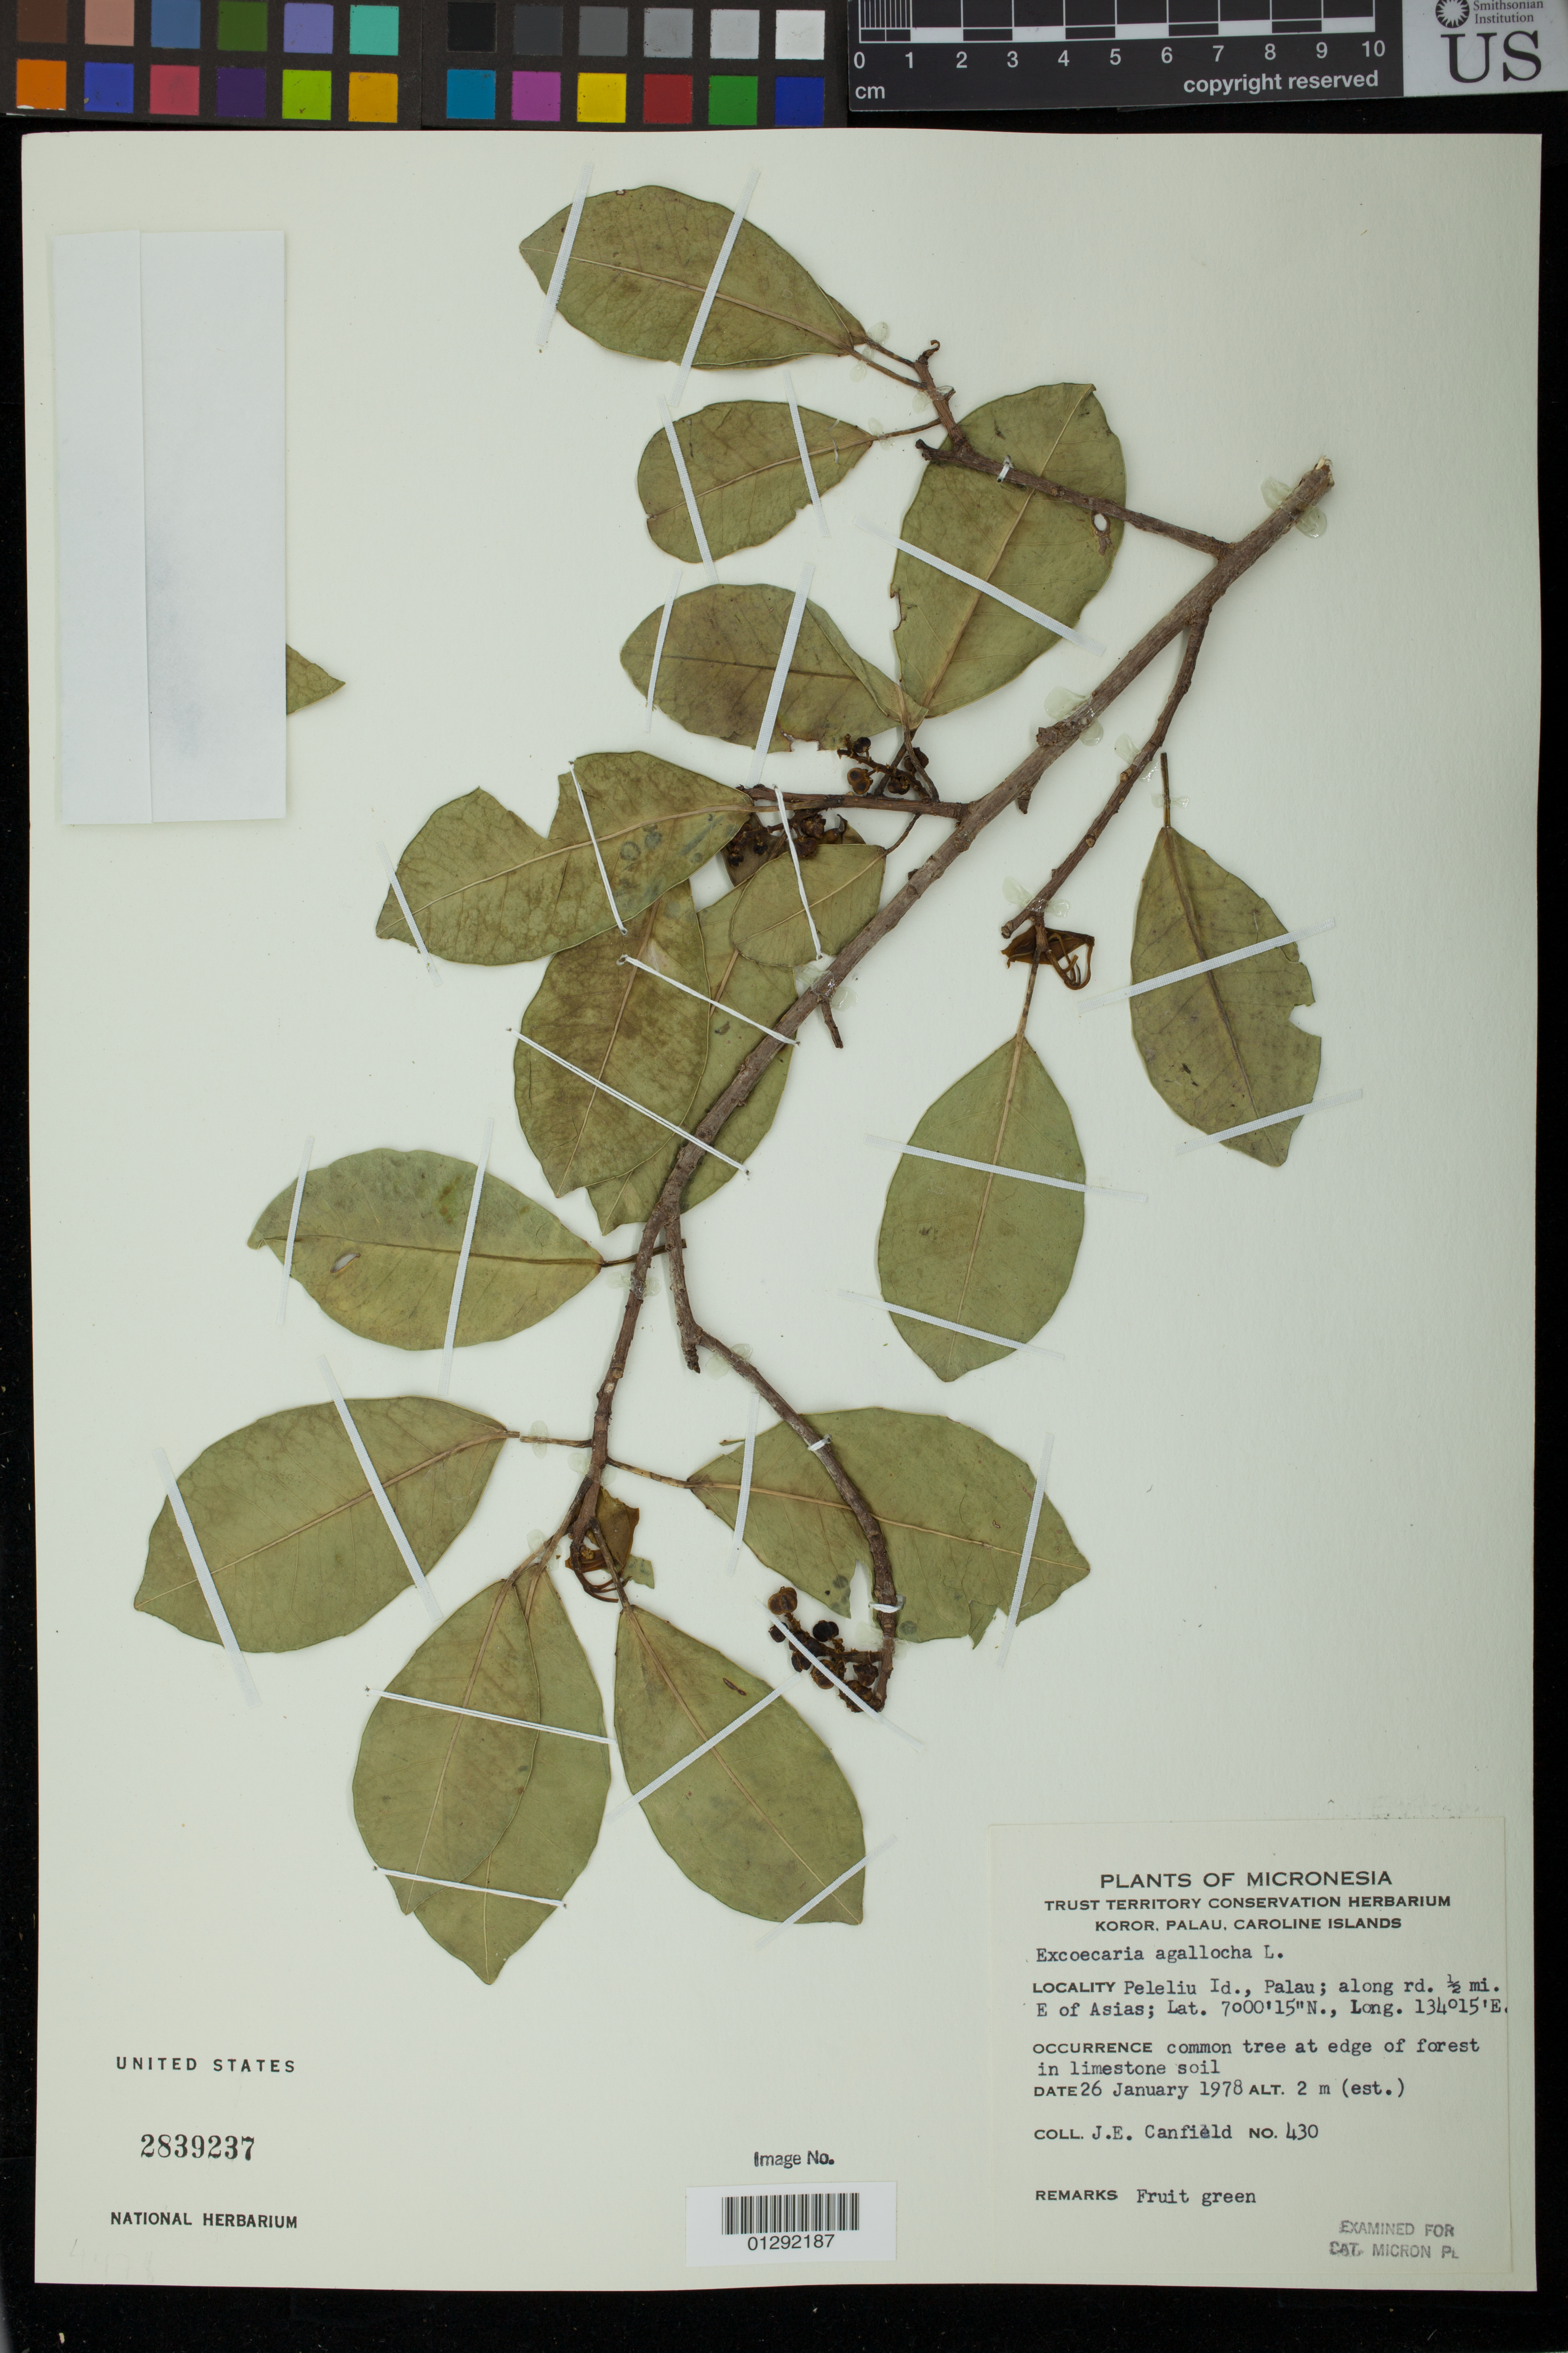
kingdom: Plantae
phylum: Tracheophyta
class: Magnoliopsida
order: Malpighiales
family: Euphorbiaceae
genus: Excoecaria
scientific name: Excoecaria agallocha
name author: L.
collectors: J. E. Canfield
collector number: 430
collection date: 1978-01-26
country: Micronesia, Federated States of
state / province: Peleliu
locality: Caroline Islands: along rd. 1/2 mi. E of Asias;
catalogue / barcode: US 2839237